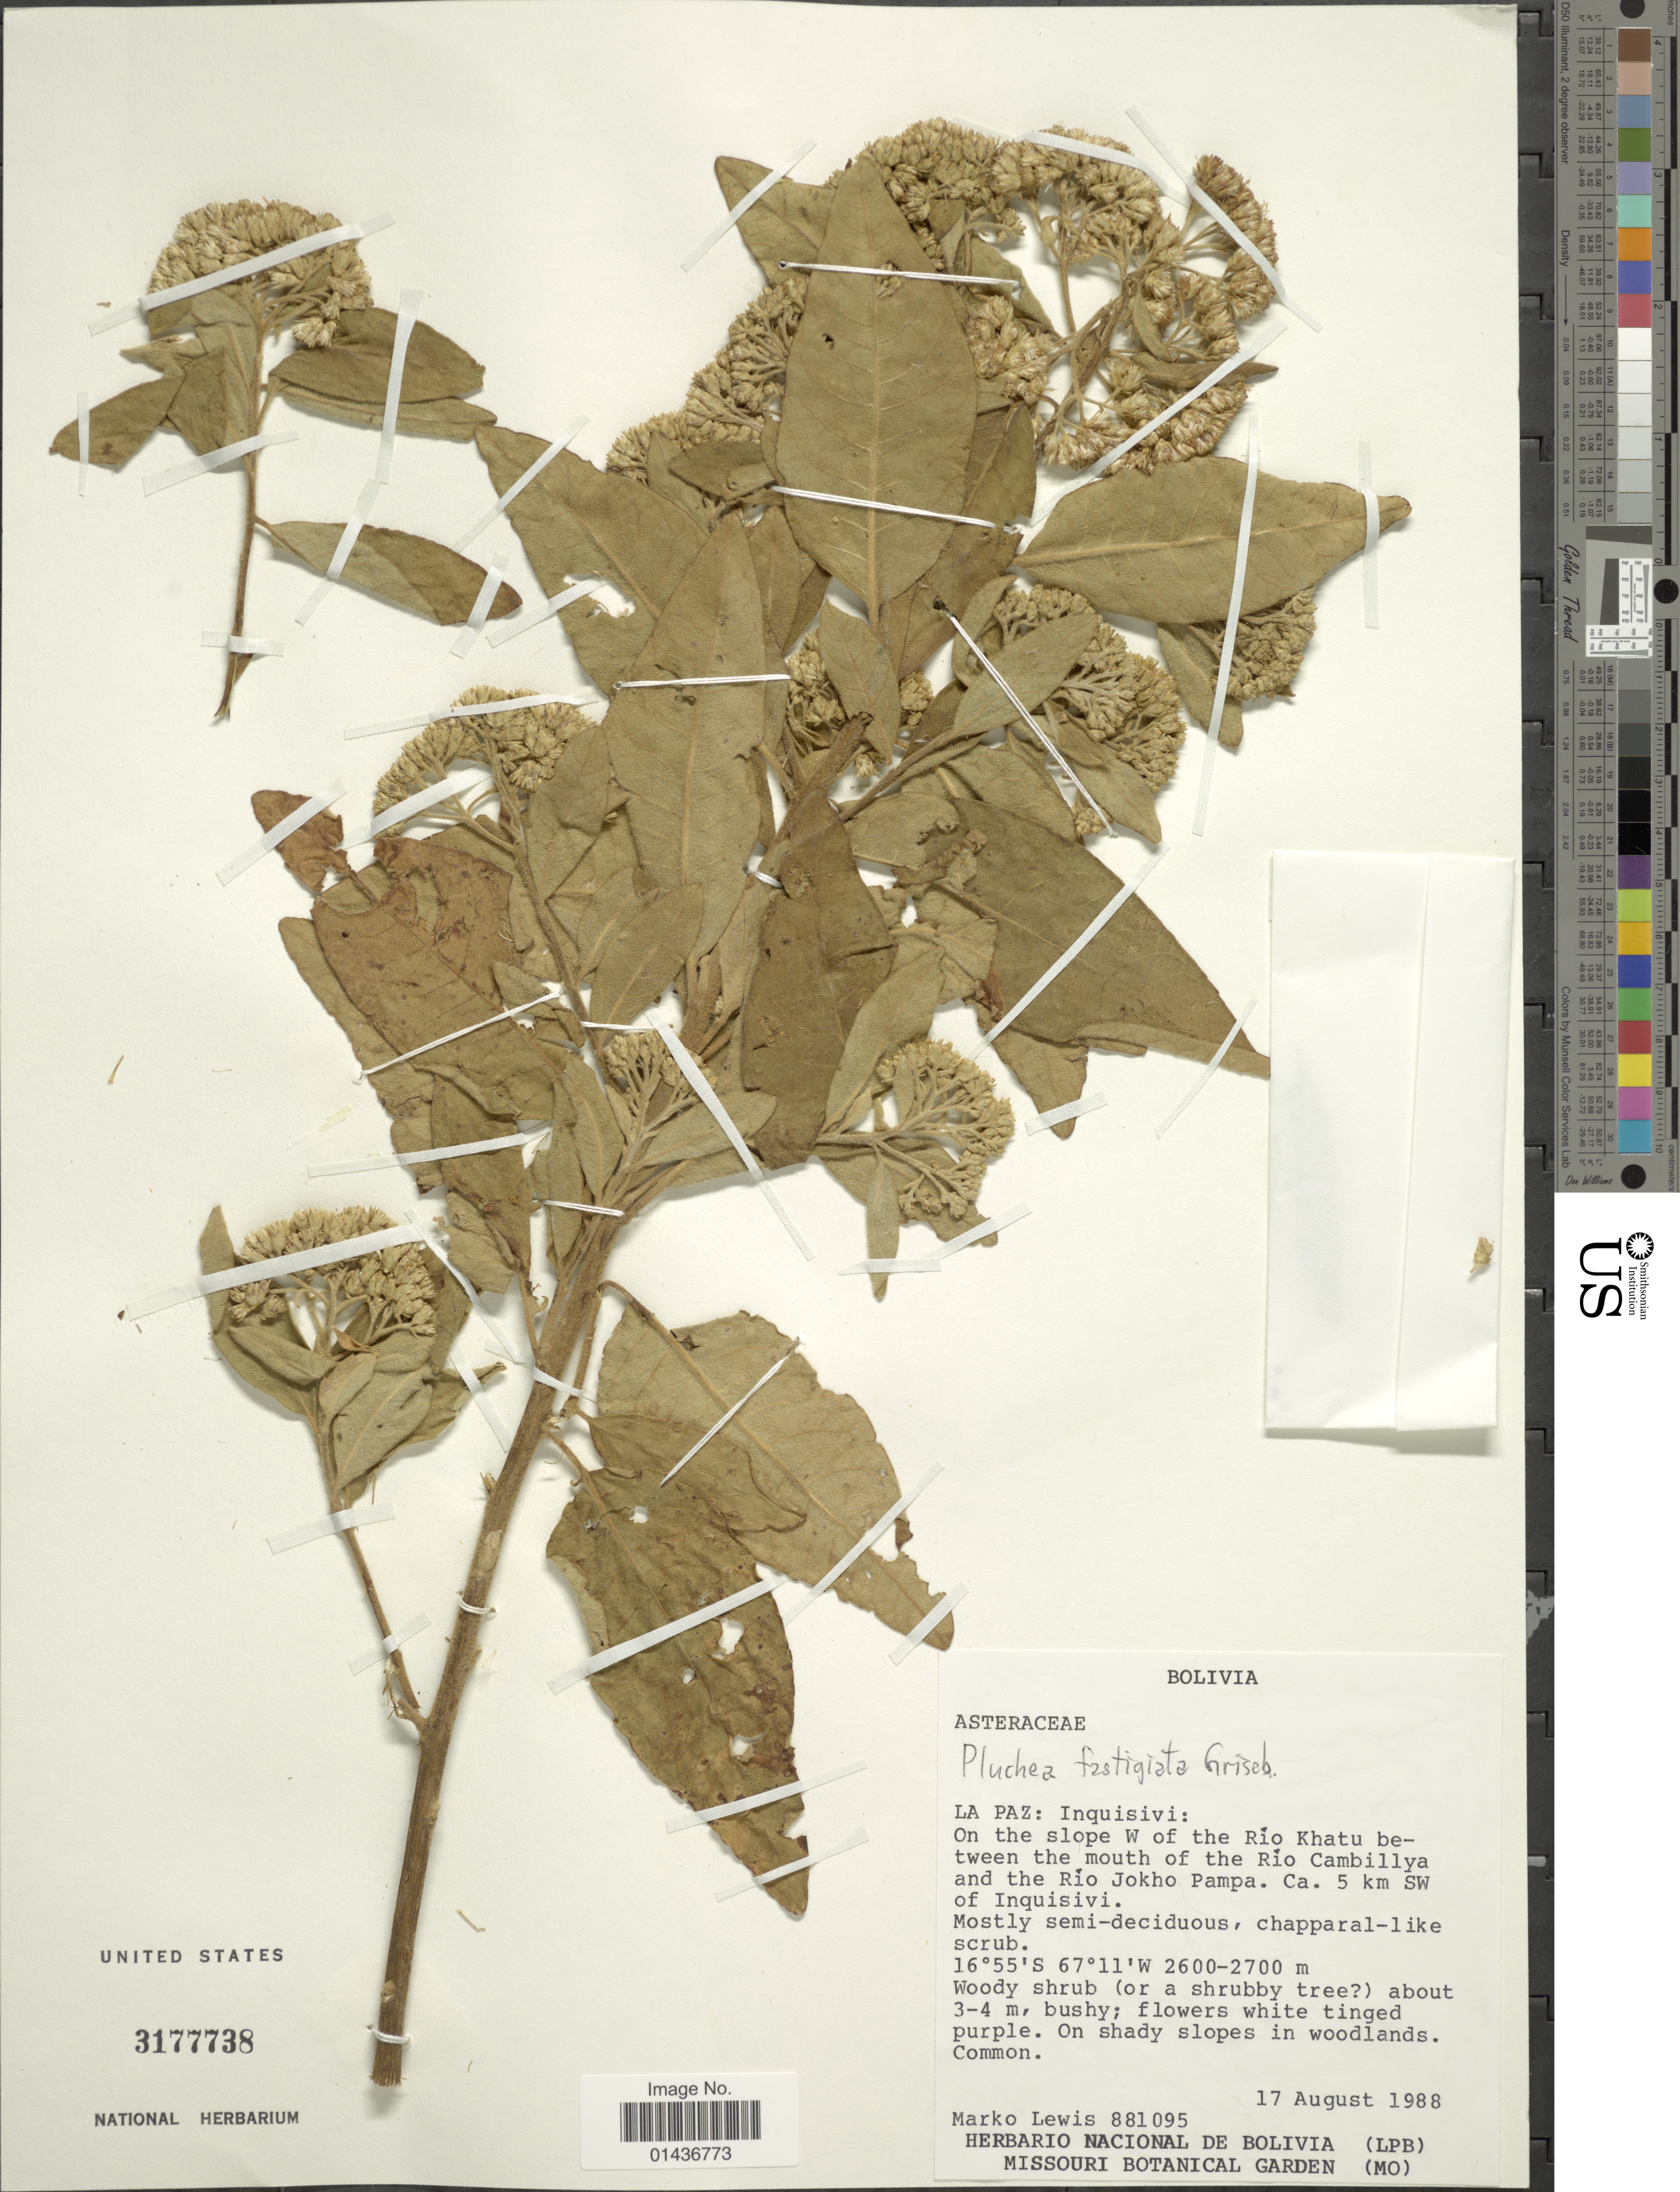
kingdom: Plantae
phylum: Tracheophyta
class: Magnoliopsida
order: Asterales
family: Asteraceae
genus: Pluchea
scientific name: Pluchea fastigiata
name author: Griseb.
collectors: M. A. Lewis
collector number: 881095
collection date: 1988-08-17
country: Bolivia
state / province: La Paz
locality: La Paz: Inquisivi: On the slope W of the Rio Khato between the mouth of the Rio Cambillya and the Rio Jokho Pampa, 5 km SW of Inquisivi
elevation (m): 2600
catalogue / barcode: US 3177738